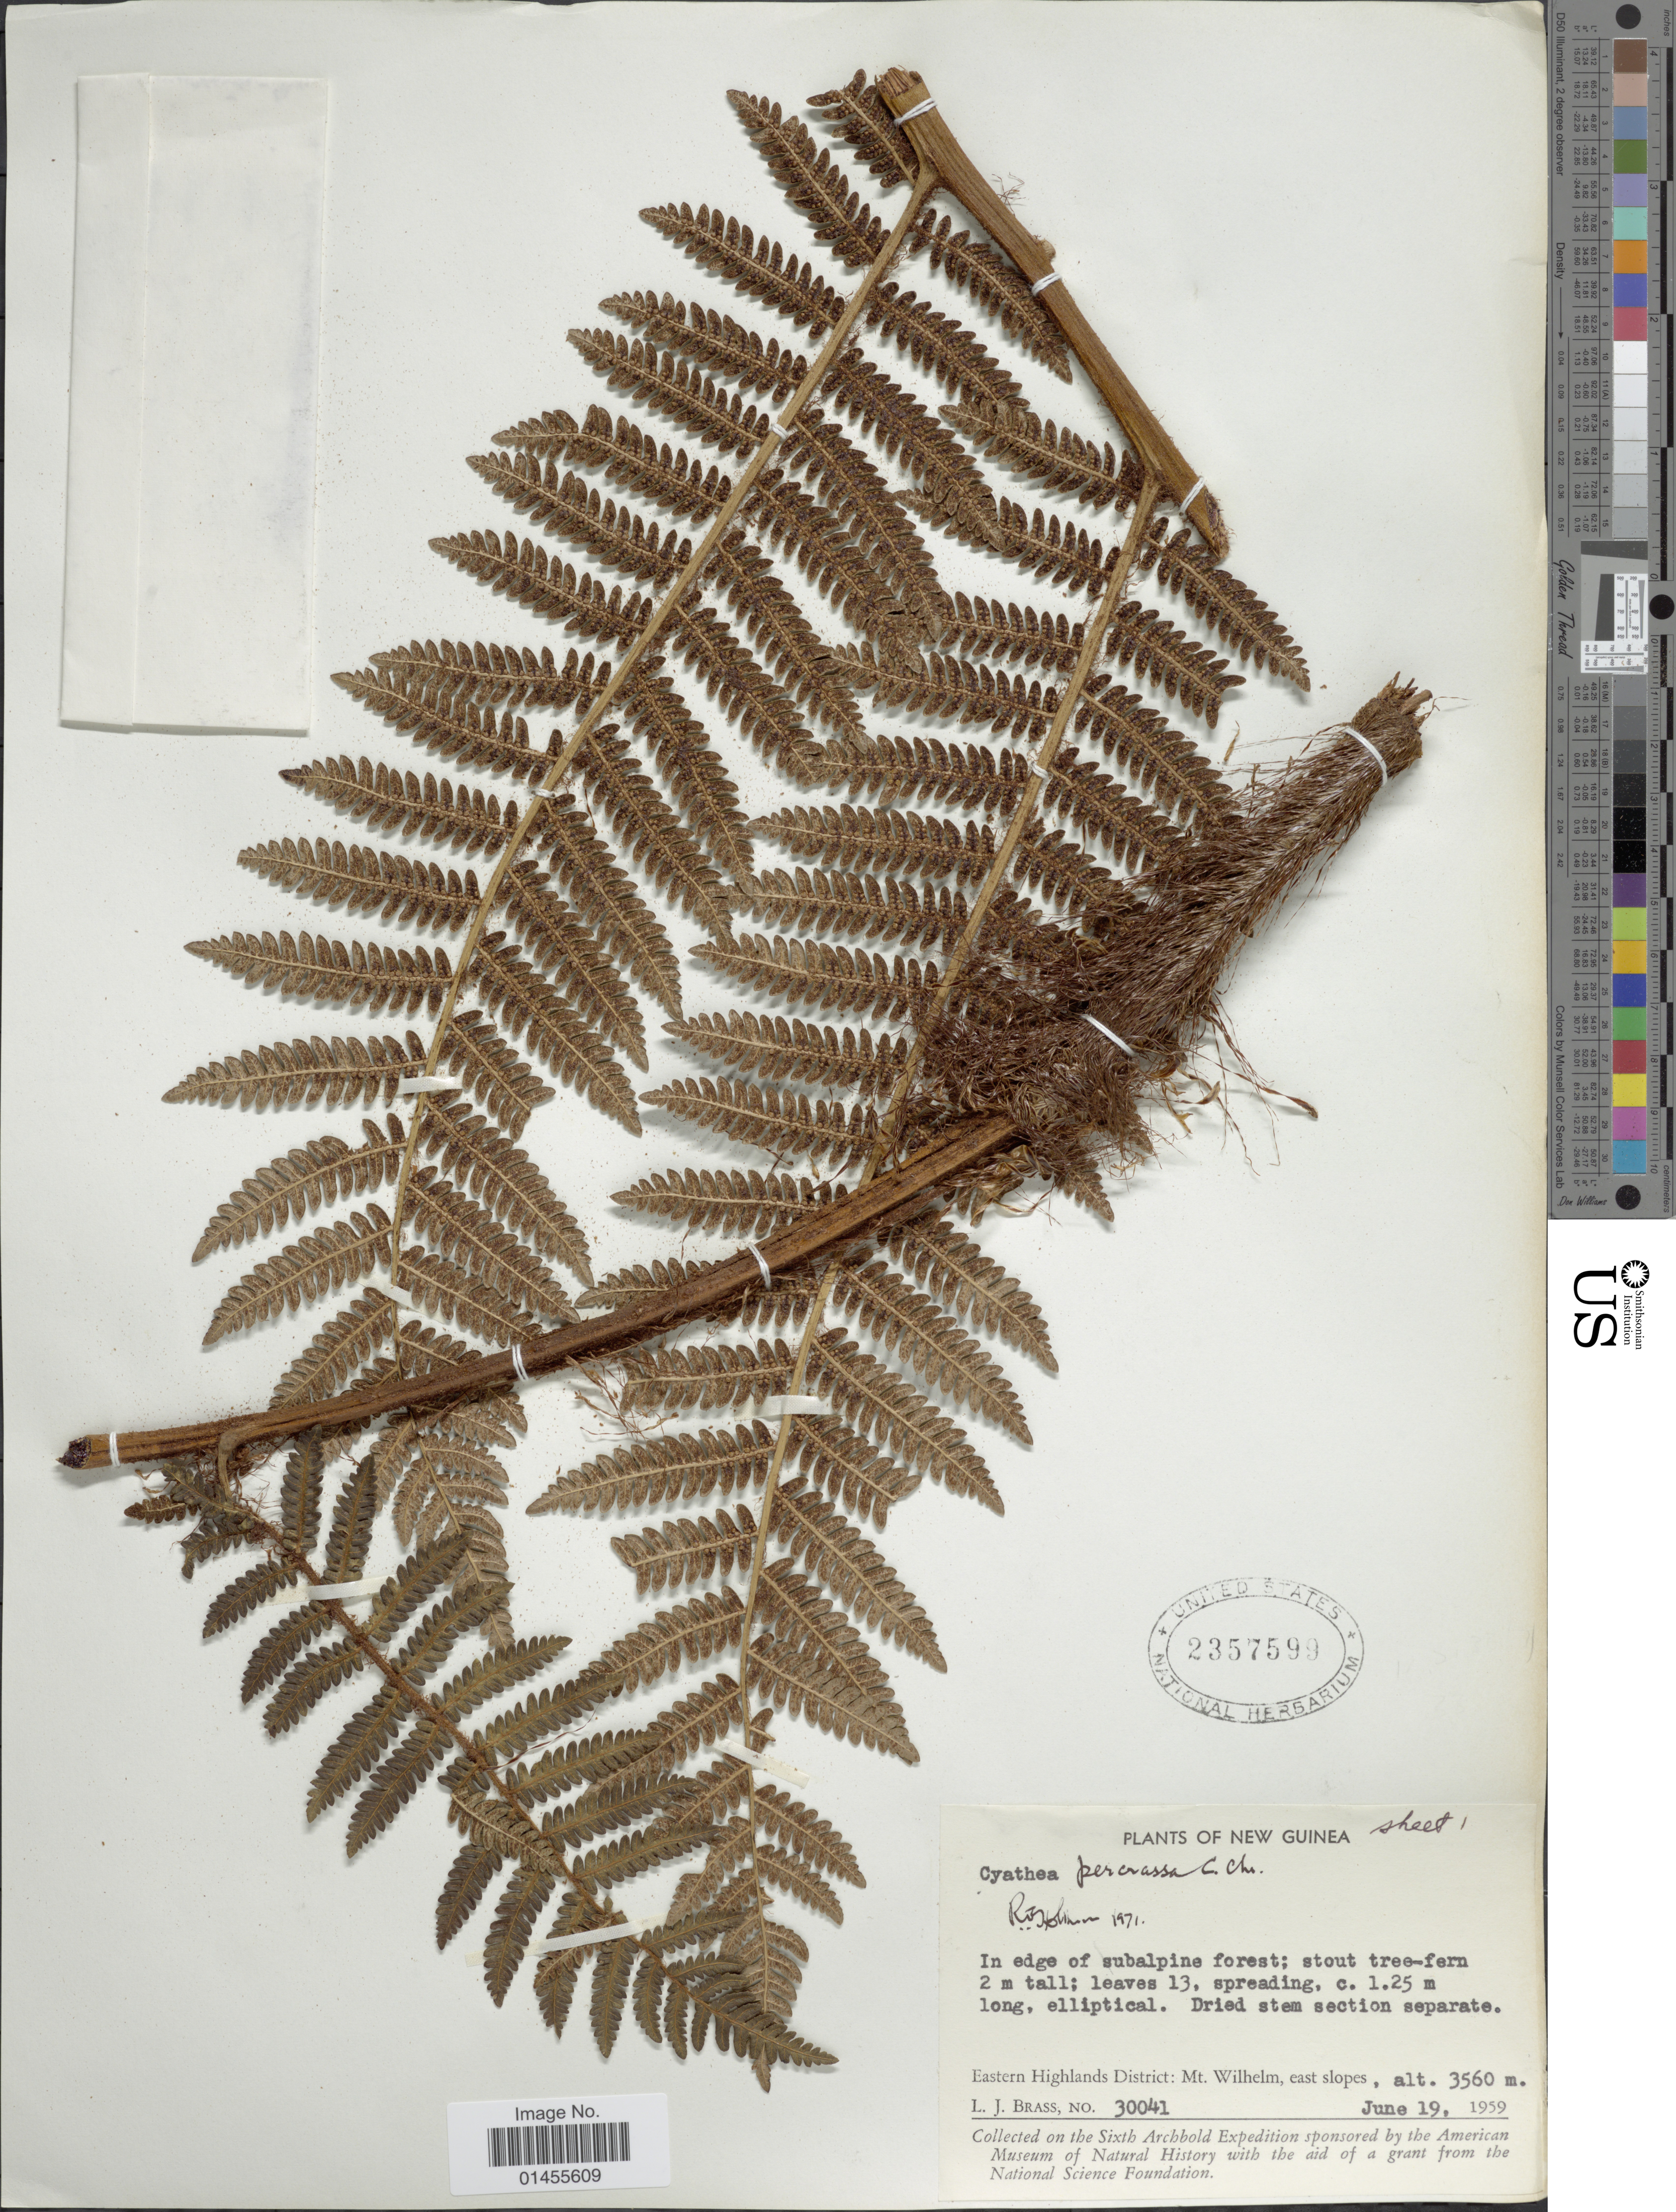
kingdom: Plantae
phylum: Tracheophyta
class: Polypodiopsida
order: Cyatheales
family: Cyatheaceae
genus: Alsophila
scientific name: Alsophila percrassa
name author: (C. Chr.) R.M. Tryon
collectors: L. J. Brass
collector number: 30041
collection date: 1959-06-19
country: Papua New Guinea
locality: New Guinea. Eastern Highlands District: Mt. Wilhelm, east slopes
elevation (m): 3560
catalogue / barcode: US 2357599